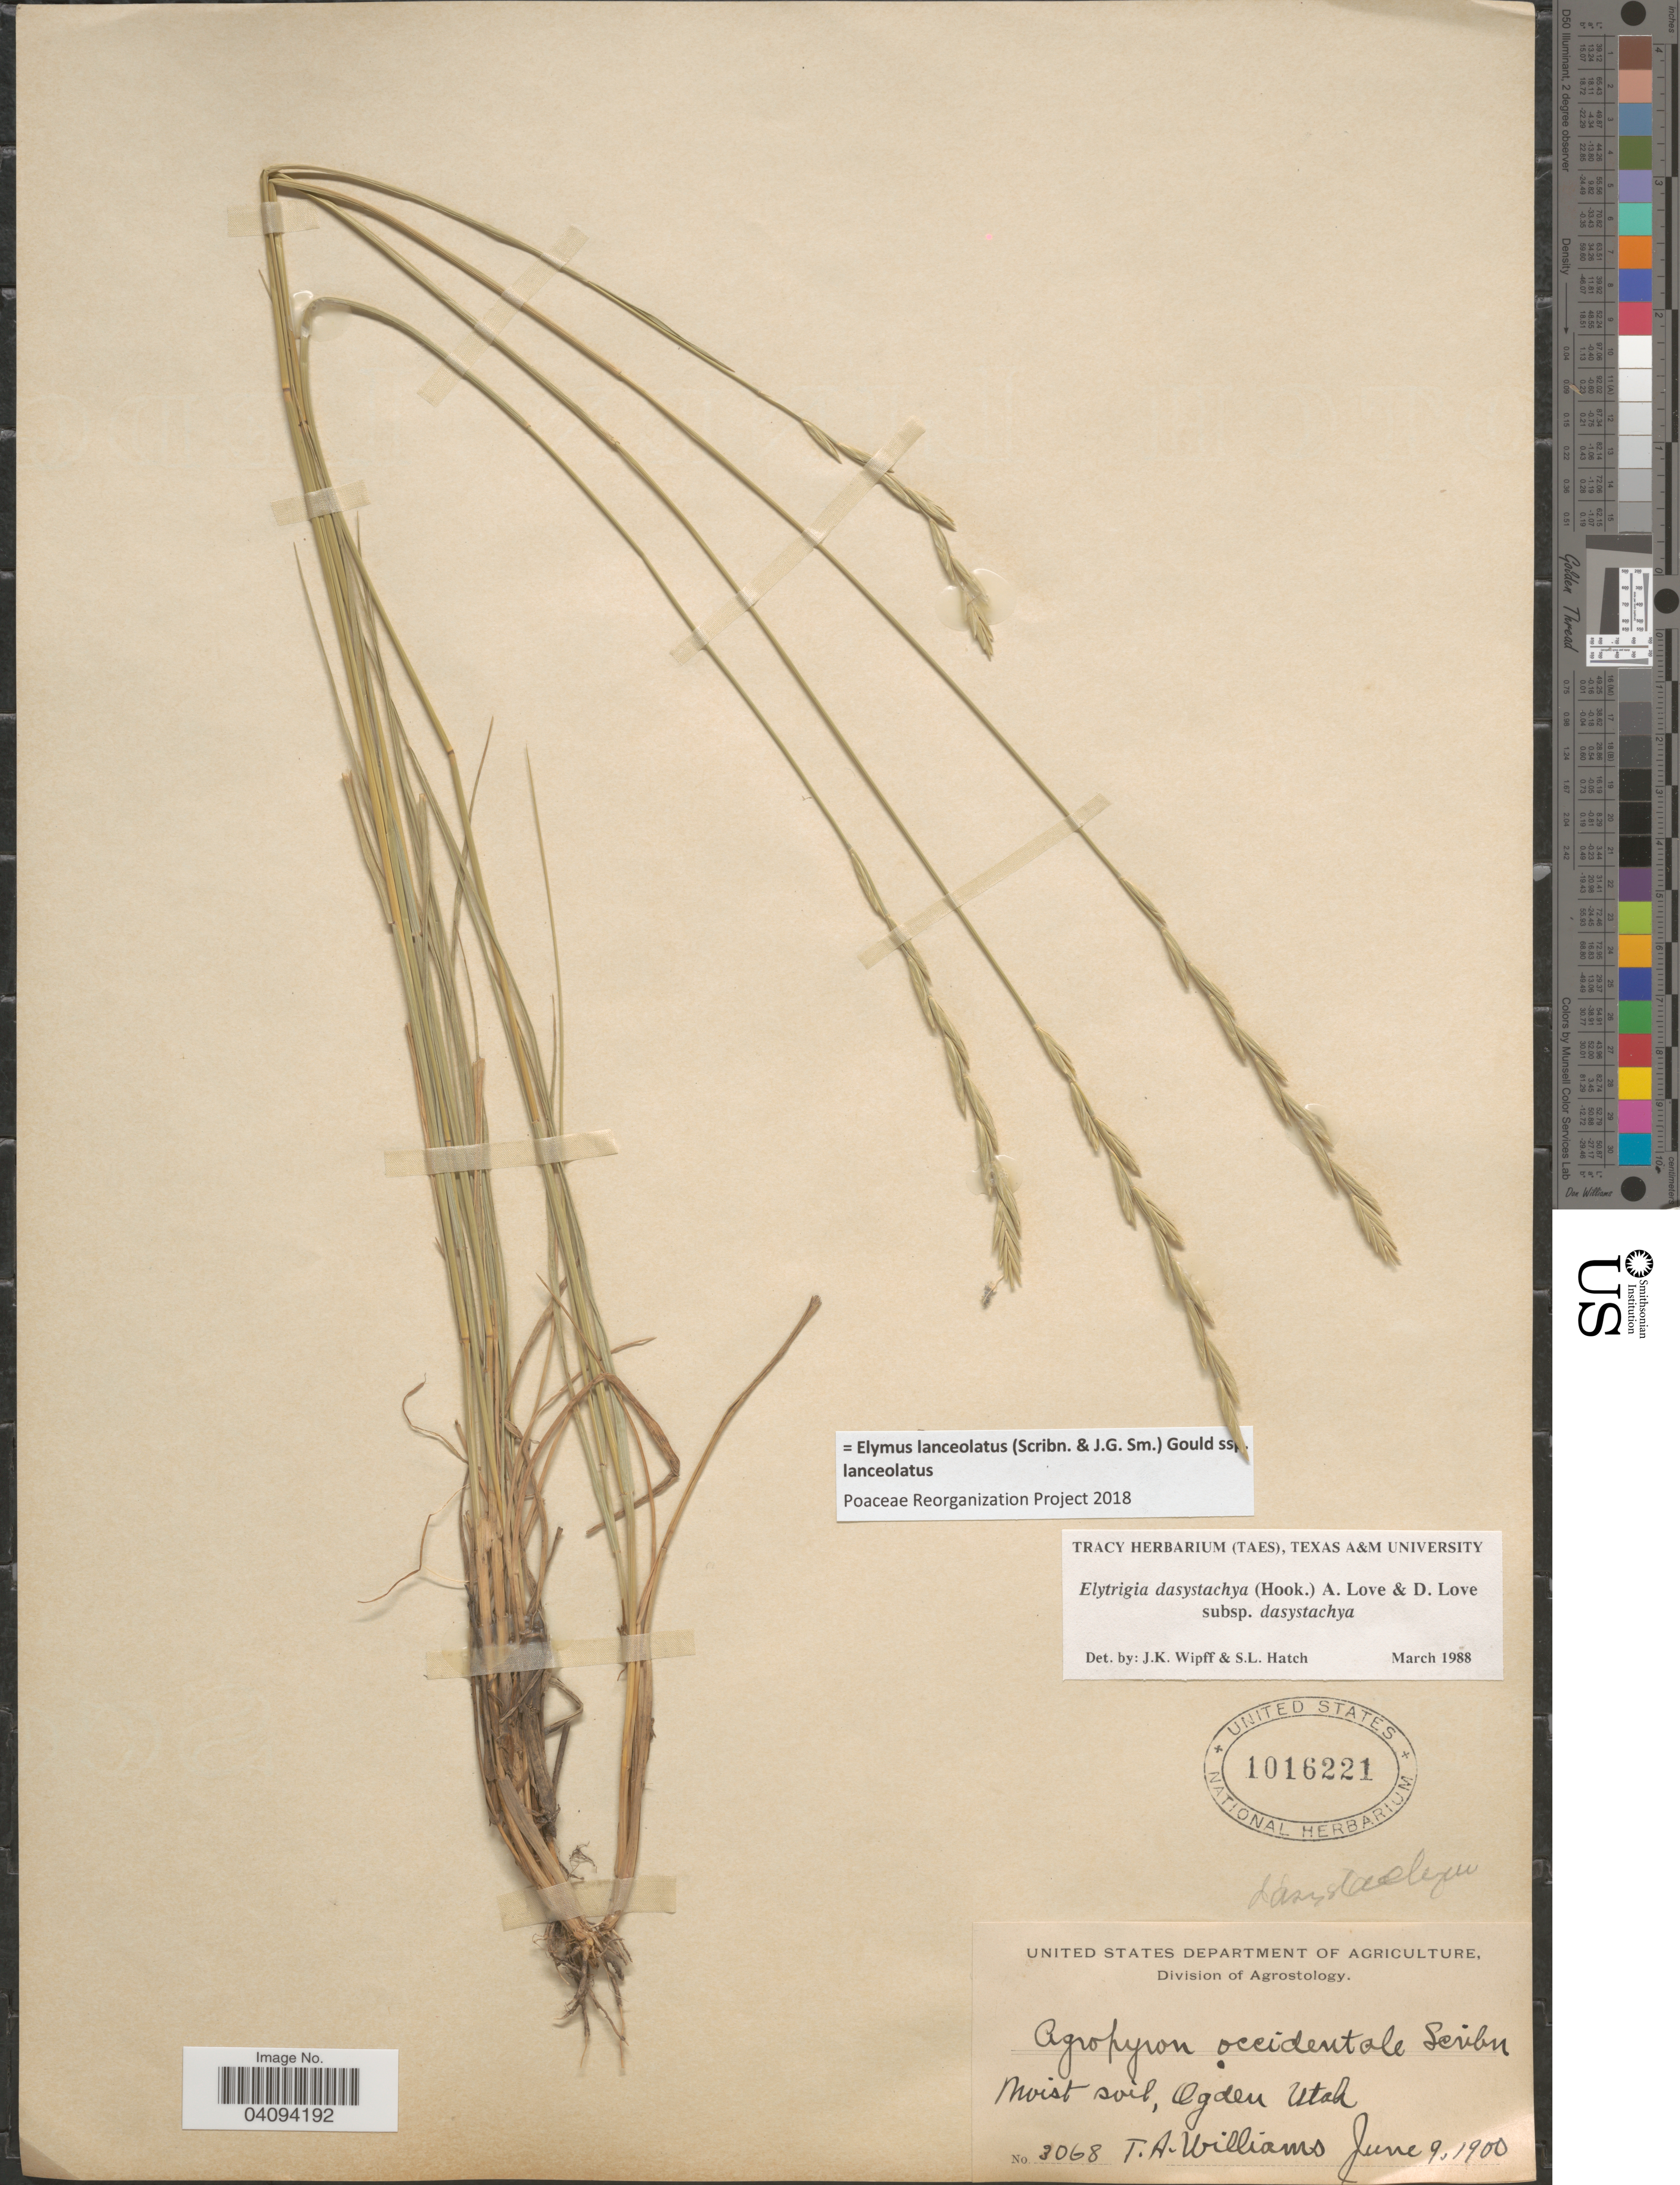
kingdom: Plantae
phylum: Tracheophyta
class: Liliopsida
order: Poales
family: Poaceae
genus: Elymus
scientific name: Elymus lanceolatus subsp. lanceolatus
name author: (Scribn. & J.G. Sm.) Gould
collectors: T. Williams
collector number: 3068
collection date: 1900-06-09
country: United States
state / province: Utah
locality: Moist soil, Ogden.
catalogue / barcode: US 1016221